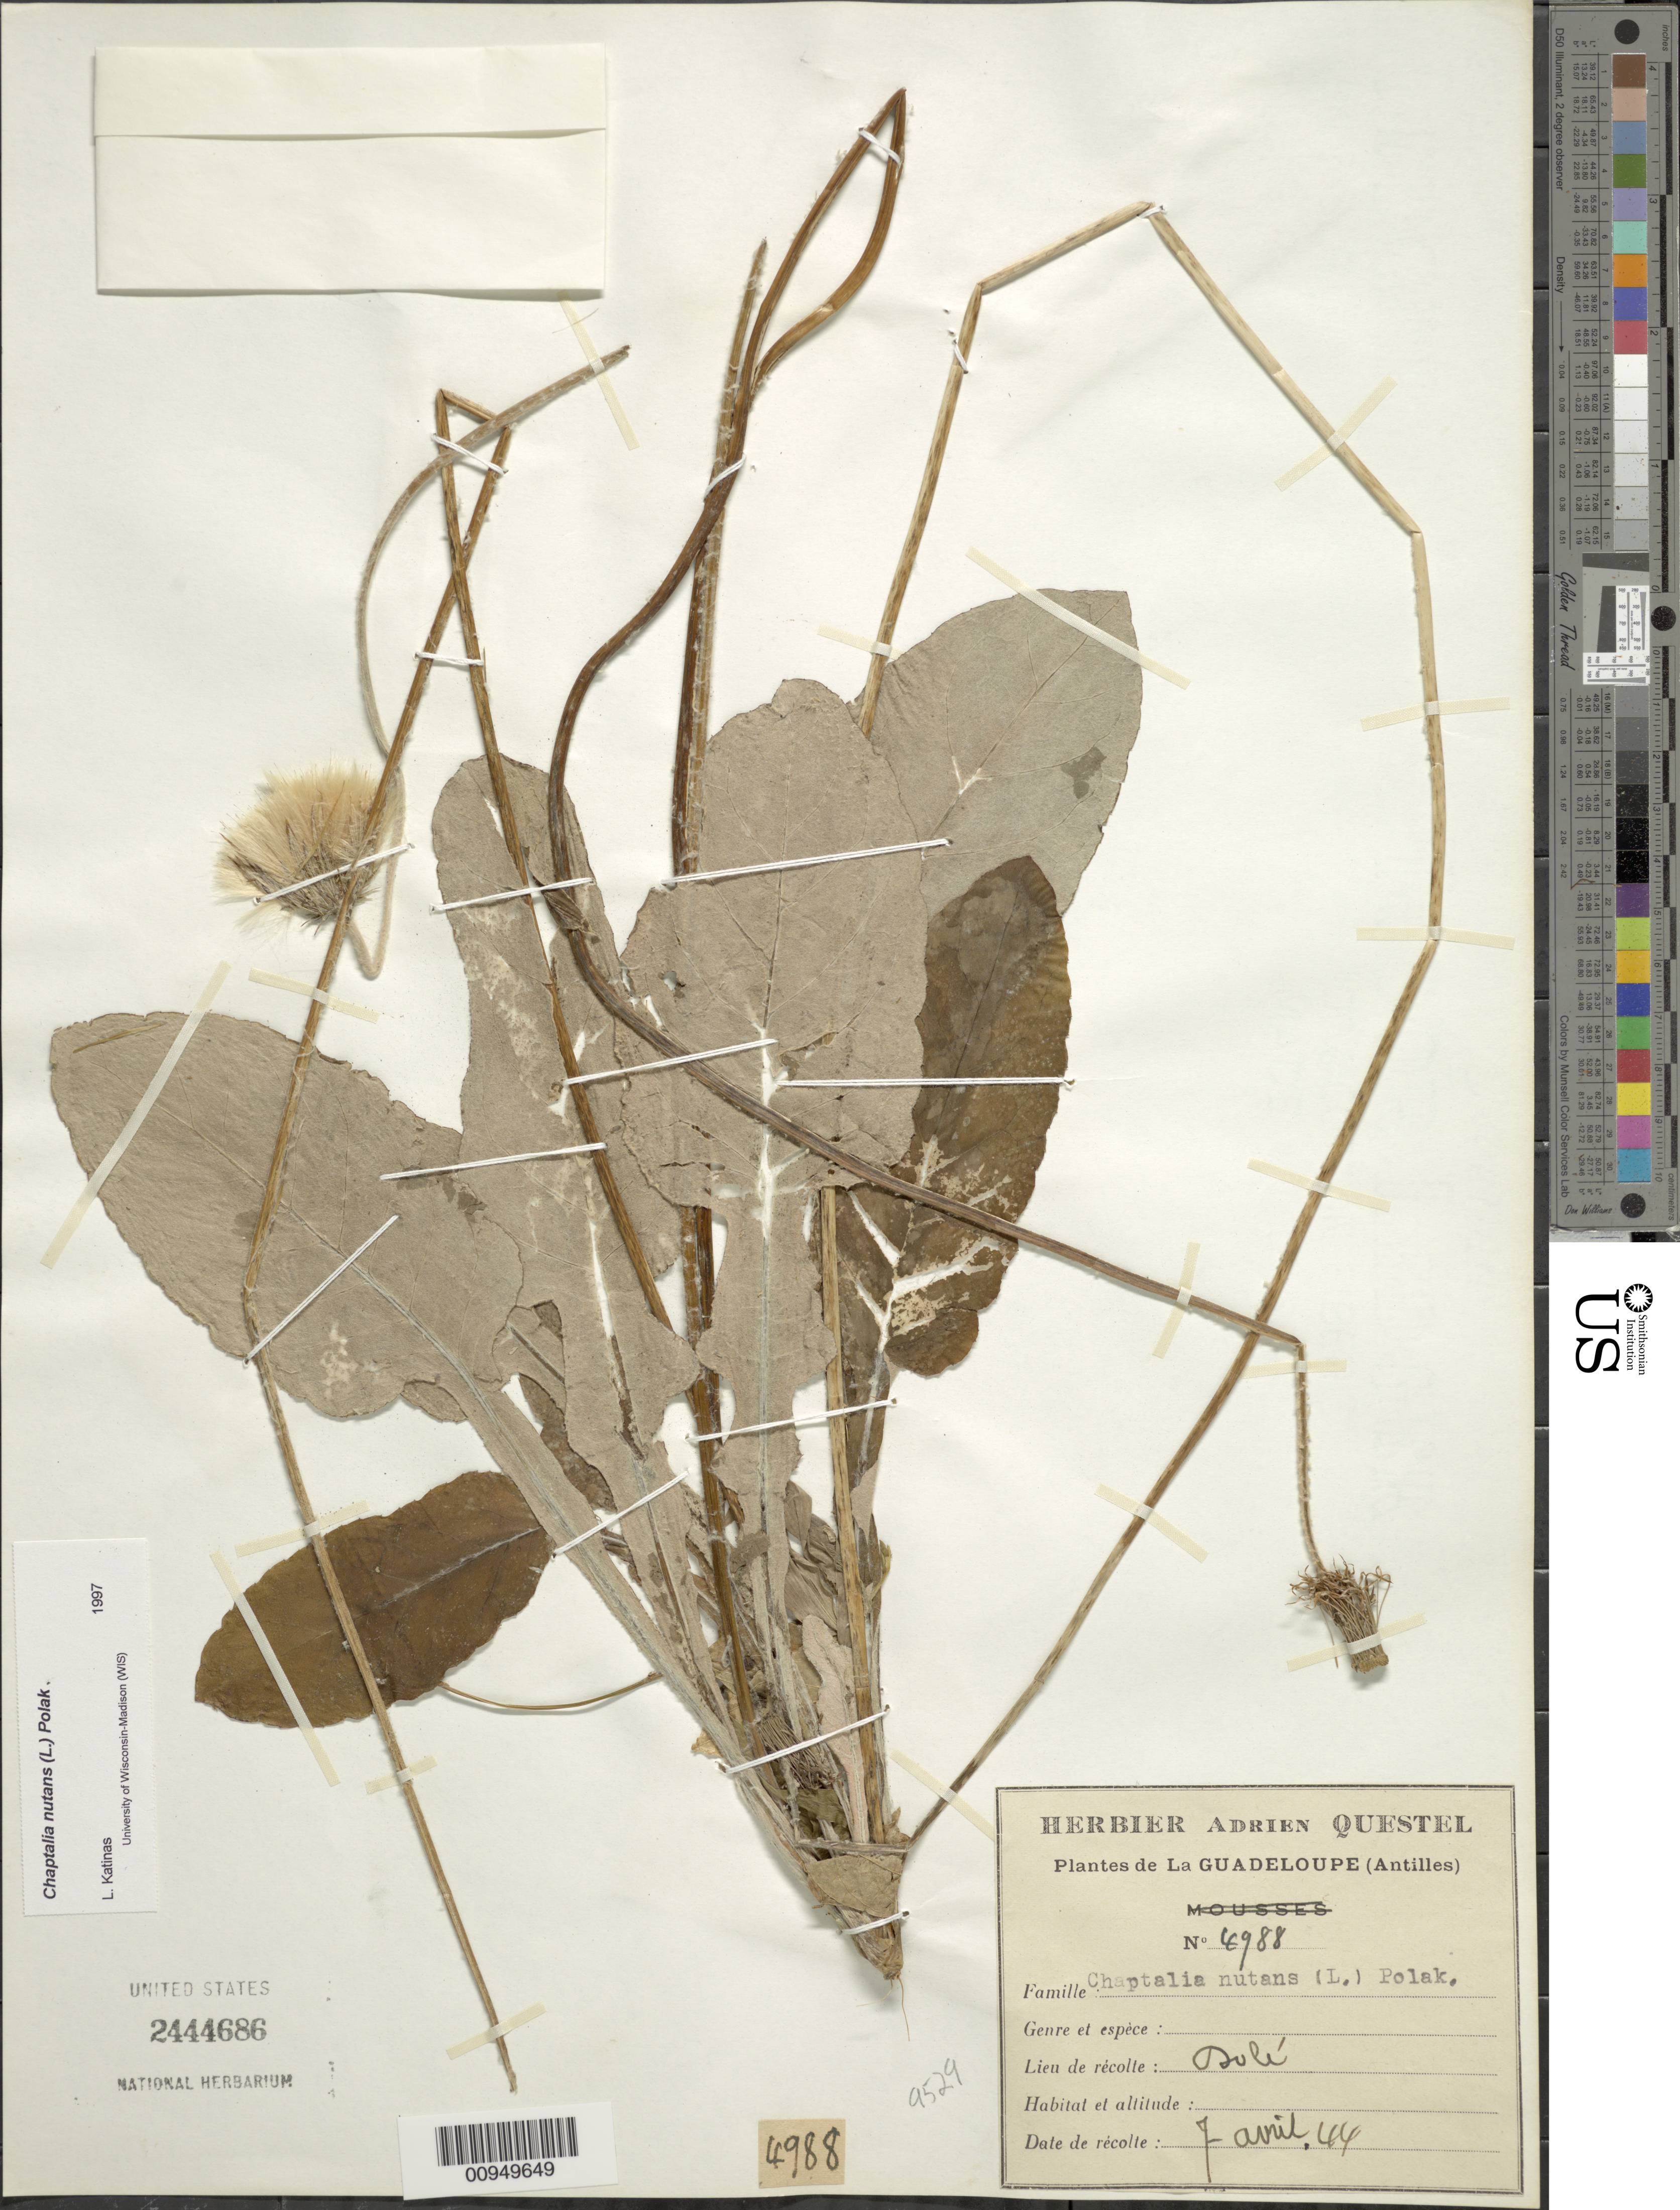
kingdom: Plantae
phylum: Tracheophyta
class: Magnoliopsida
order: Asterales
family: Asteraceae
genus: Chaptalia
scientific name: Chaptalia nutans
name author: (L.) Pol.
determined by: Katinas, L.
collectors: A. Questel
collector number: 4988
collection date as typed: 07 Apr 1944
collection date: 1944-04-07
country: Guadeloupe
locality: "Dole"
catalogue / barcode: US 2444686